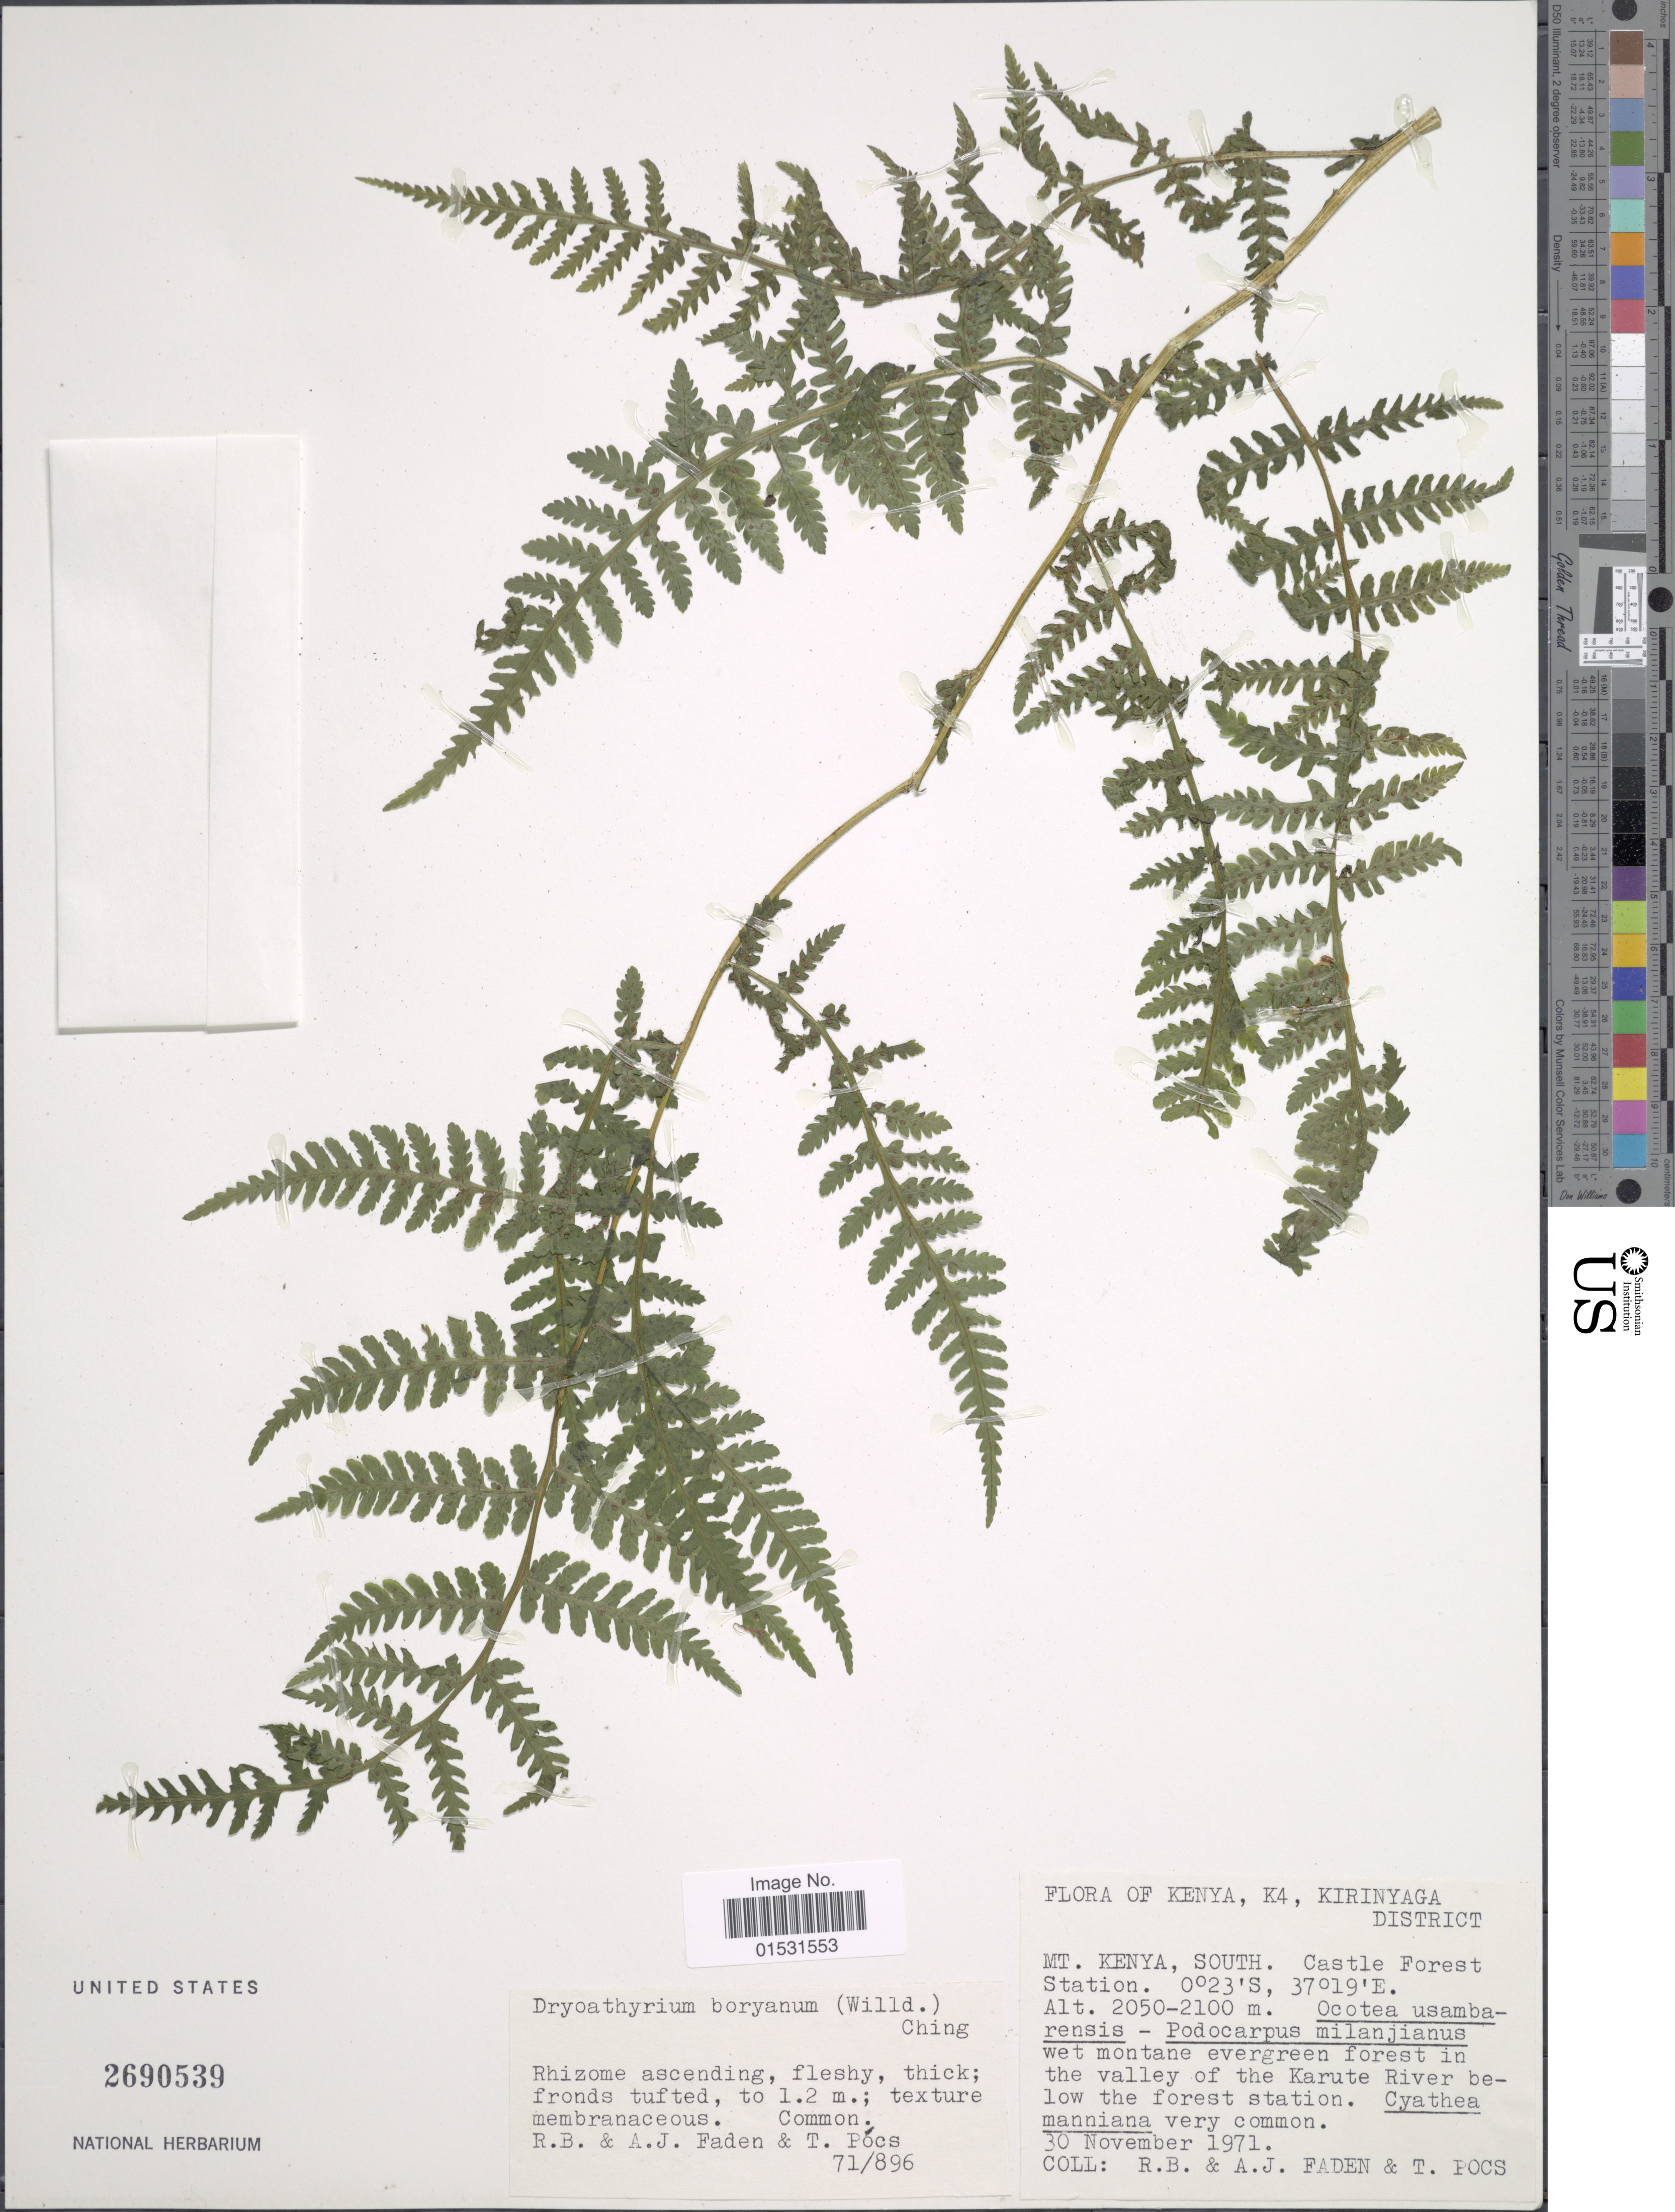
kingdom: Plantae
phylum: Tracheophyta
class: Polypodiopsida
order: Polypodiales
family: Athyriaceae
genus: Athyrium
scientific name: Athyrium borayanum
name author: (Willd.)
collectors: R. B. Faden, A. J. Faden & T. Pocs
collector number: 71/896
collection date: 1971-11-30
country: Kenya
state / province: Kirinyaga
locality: K4, Kirinyaga District. Mt. Kenya, South. Castle Forest Station. In the valley of the Karute River below the forest station.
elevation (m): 2050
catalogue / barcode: US 2690539